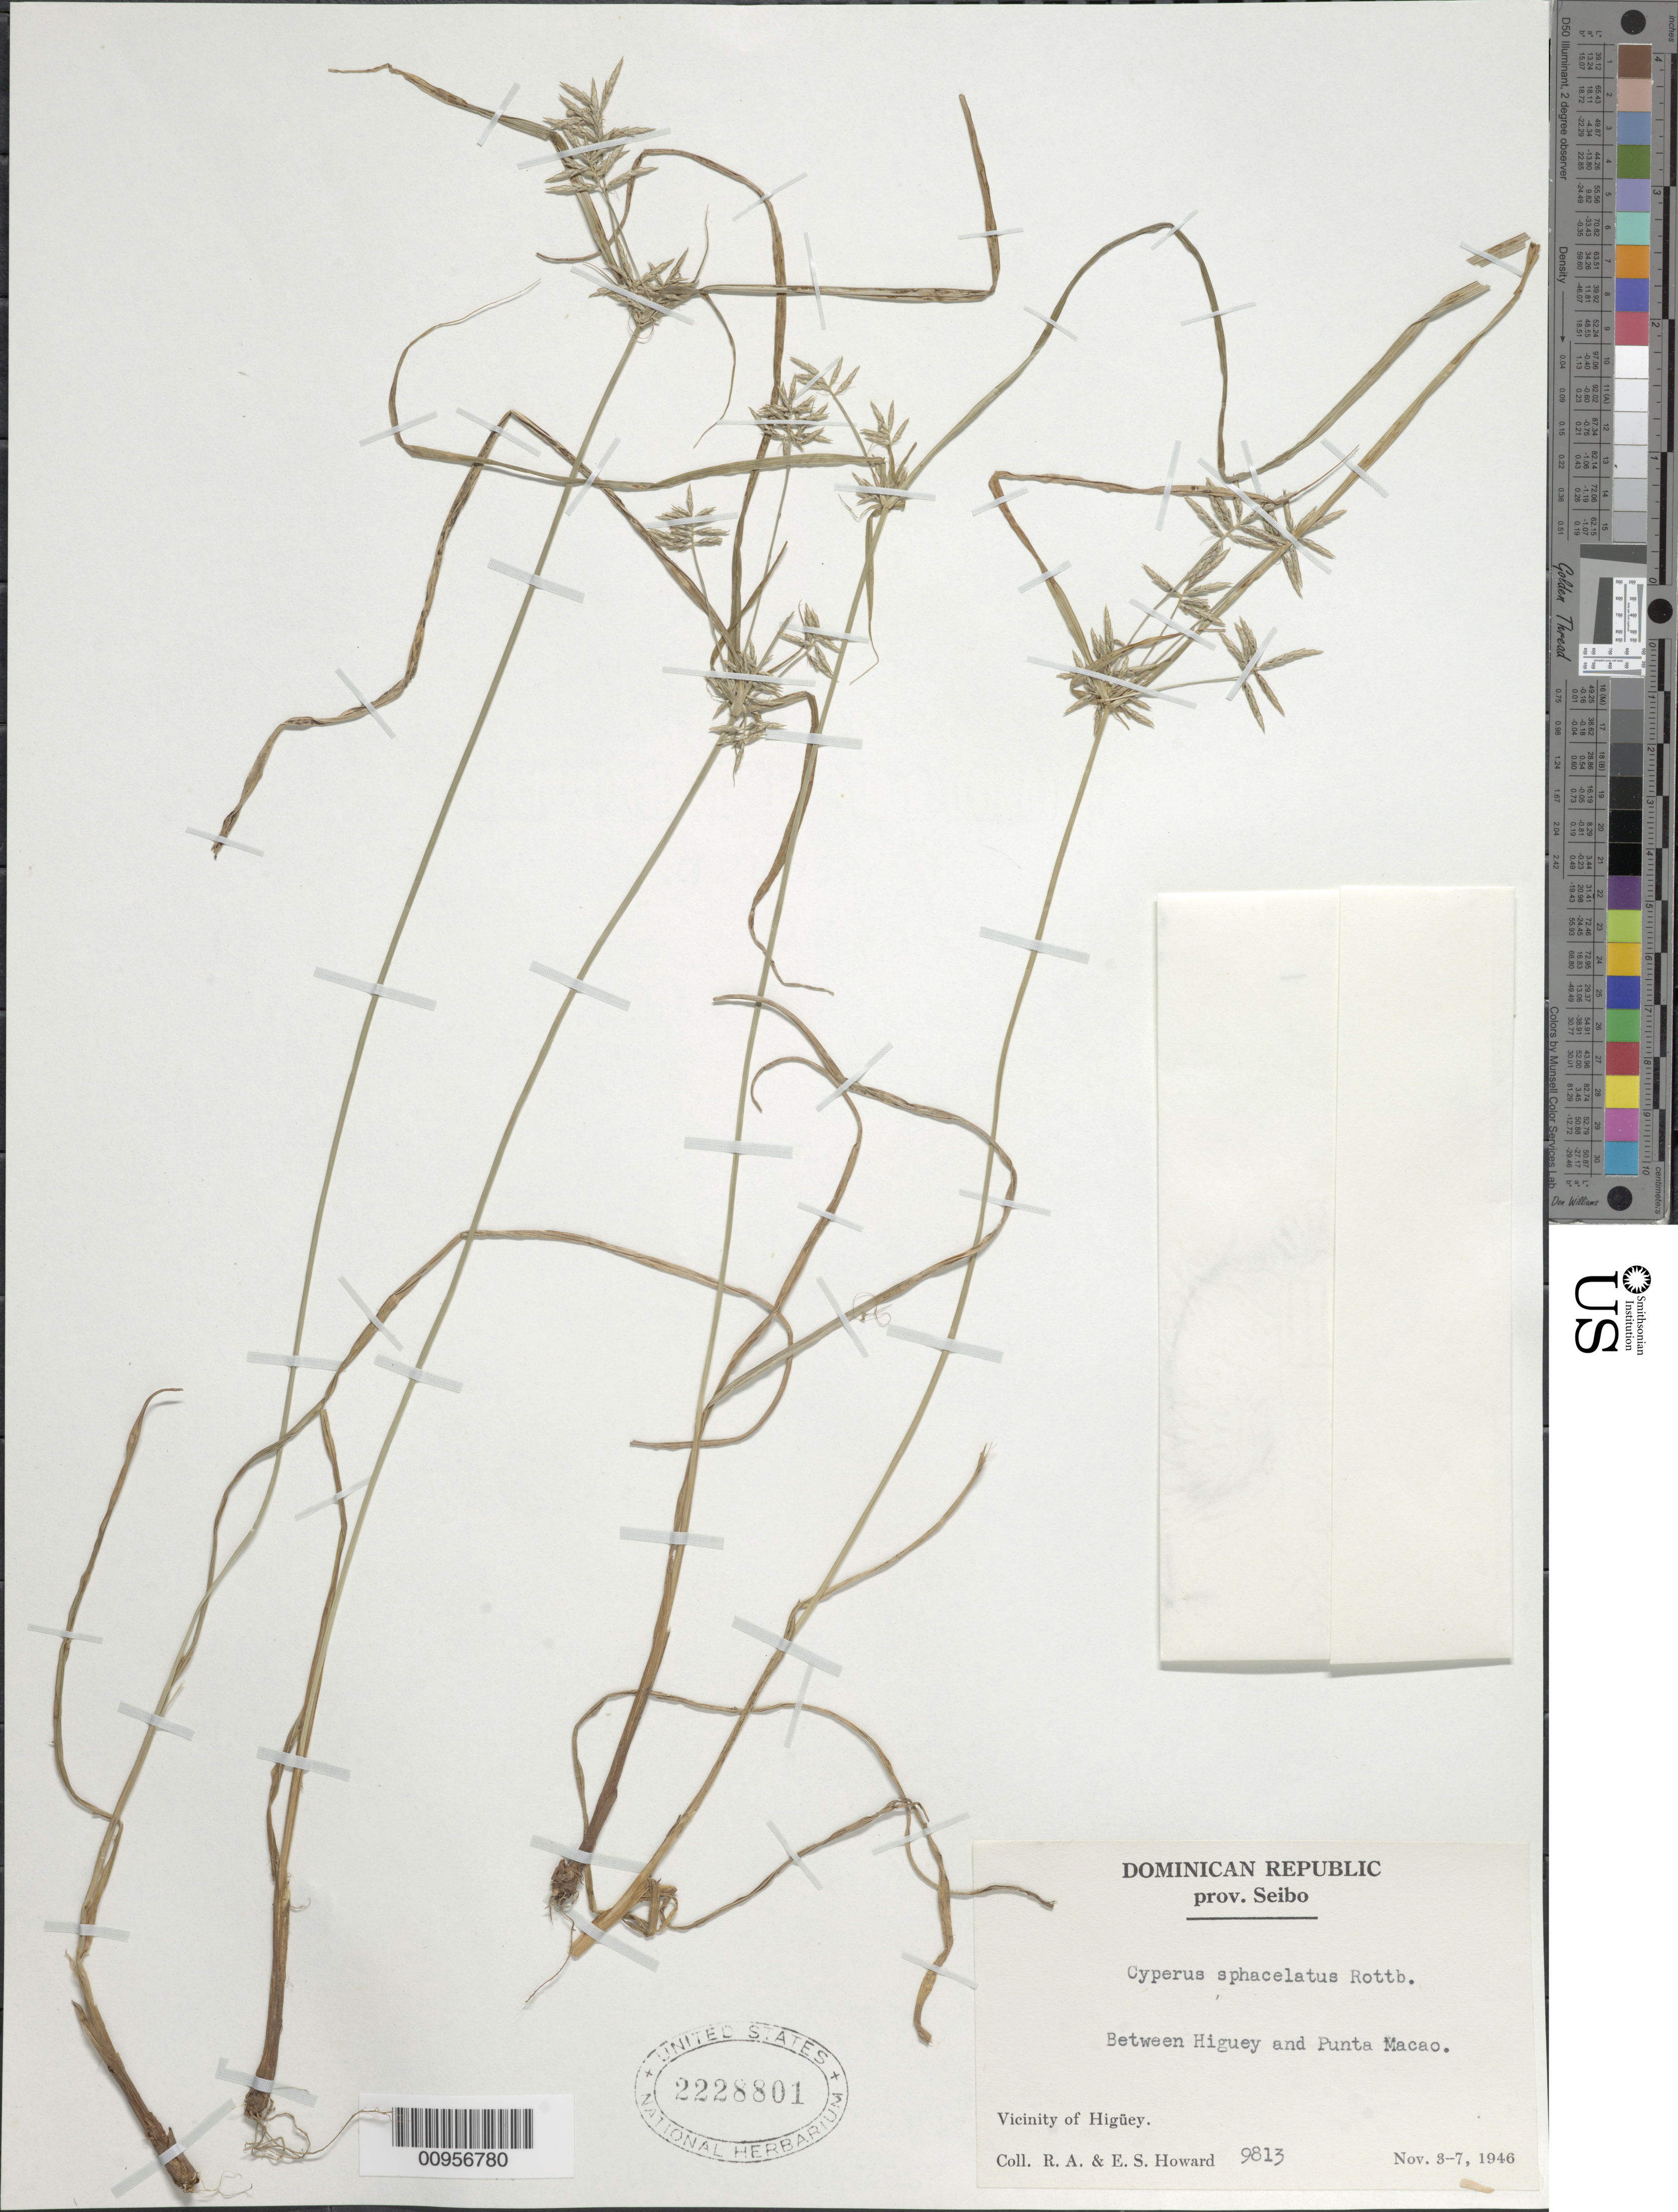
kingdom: Plantae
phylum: Tracheophyta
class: Liliopsida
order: Poales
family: Cyperaceae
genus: Cyperus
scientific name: Cyperus sphacelatus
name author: Rottb.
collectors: R. A. Howard & E. S. Howard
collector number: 9813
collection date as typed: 03 Nov 1946 to 07 Nov 1946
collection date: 1946-11-03/1946-11-07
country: Dominican Republic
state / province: El Seibo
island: Hispaniola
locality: Vicinity of Higüey, between Higüey and Punta Macao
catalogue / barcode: US 2228801